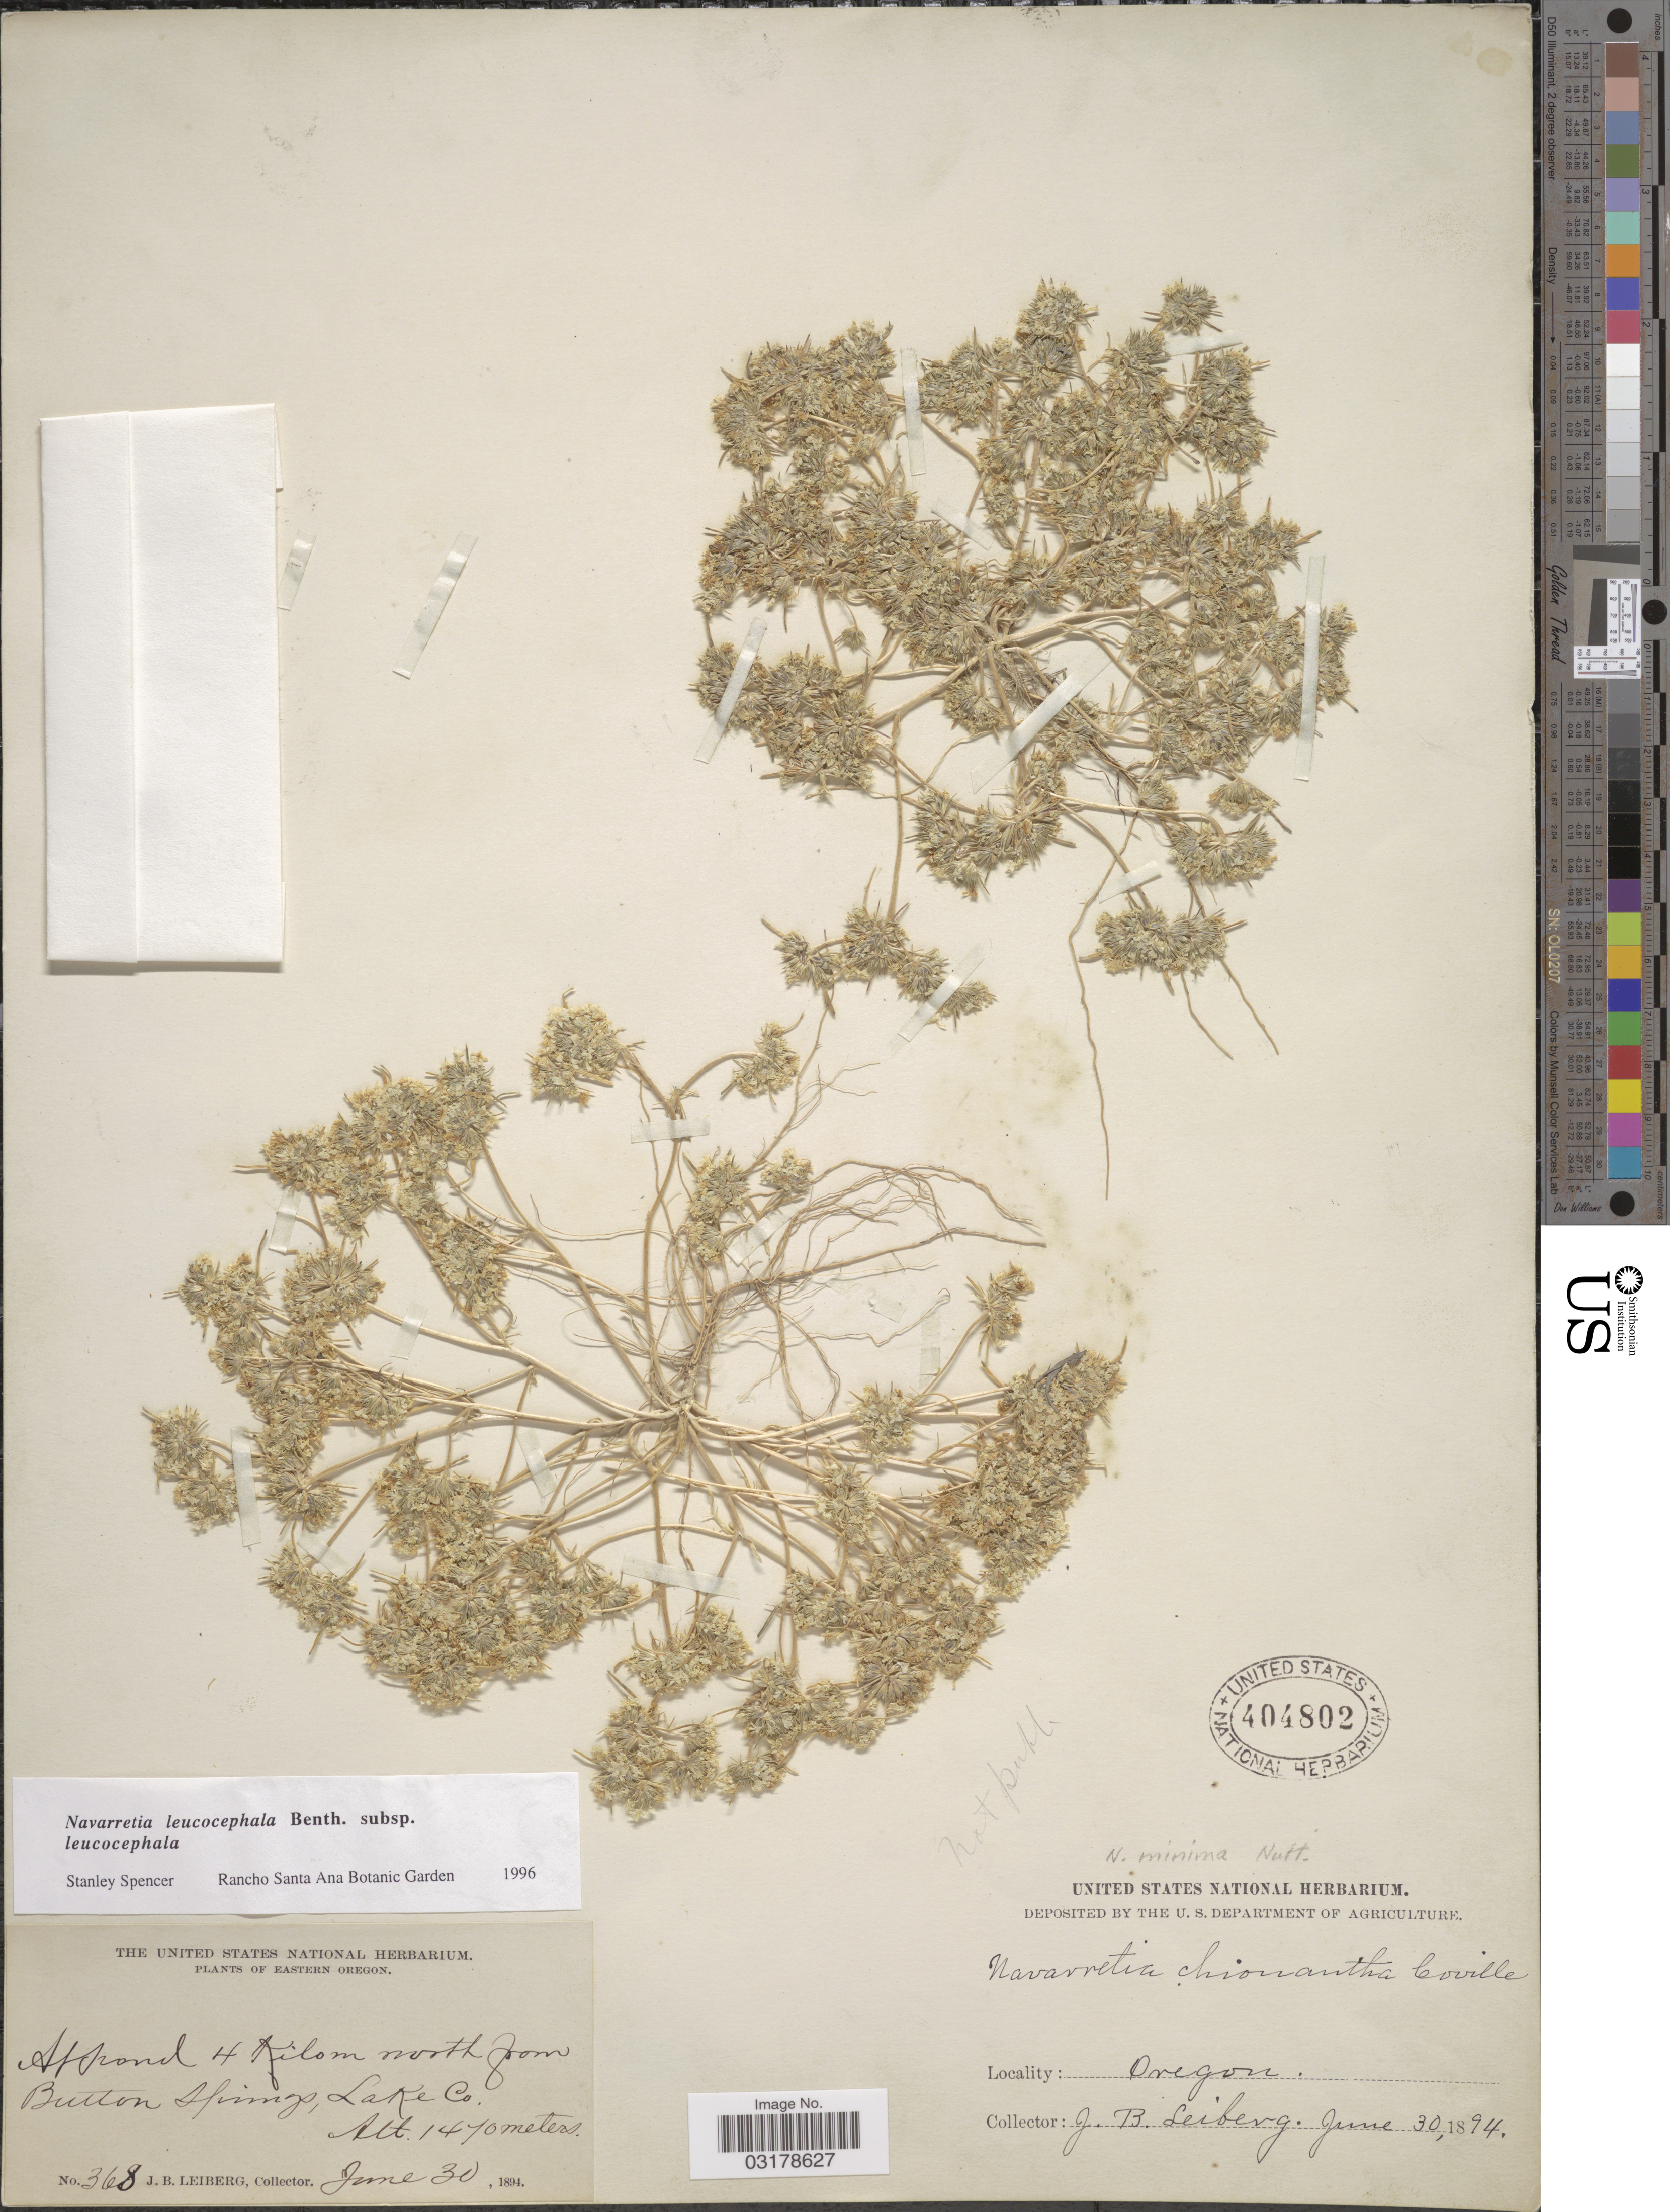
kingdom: Plantae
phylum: Tracheophyta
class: Magnoliopsida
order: Ericales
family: Polemoniaceae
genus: Navarretia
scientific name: Navarretia leucocephala subsp. leucocephala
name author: Benth.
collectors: J. B. Leiberg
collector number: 368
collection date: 1894-06-30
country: United States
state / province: Oregon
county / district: Lake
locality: Eastern Oregon. Button Springs, Lake Co.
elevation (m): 1470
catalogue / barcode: US 404802